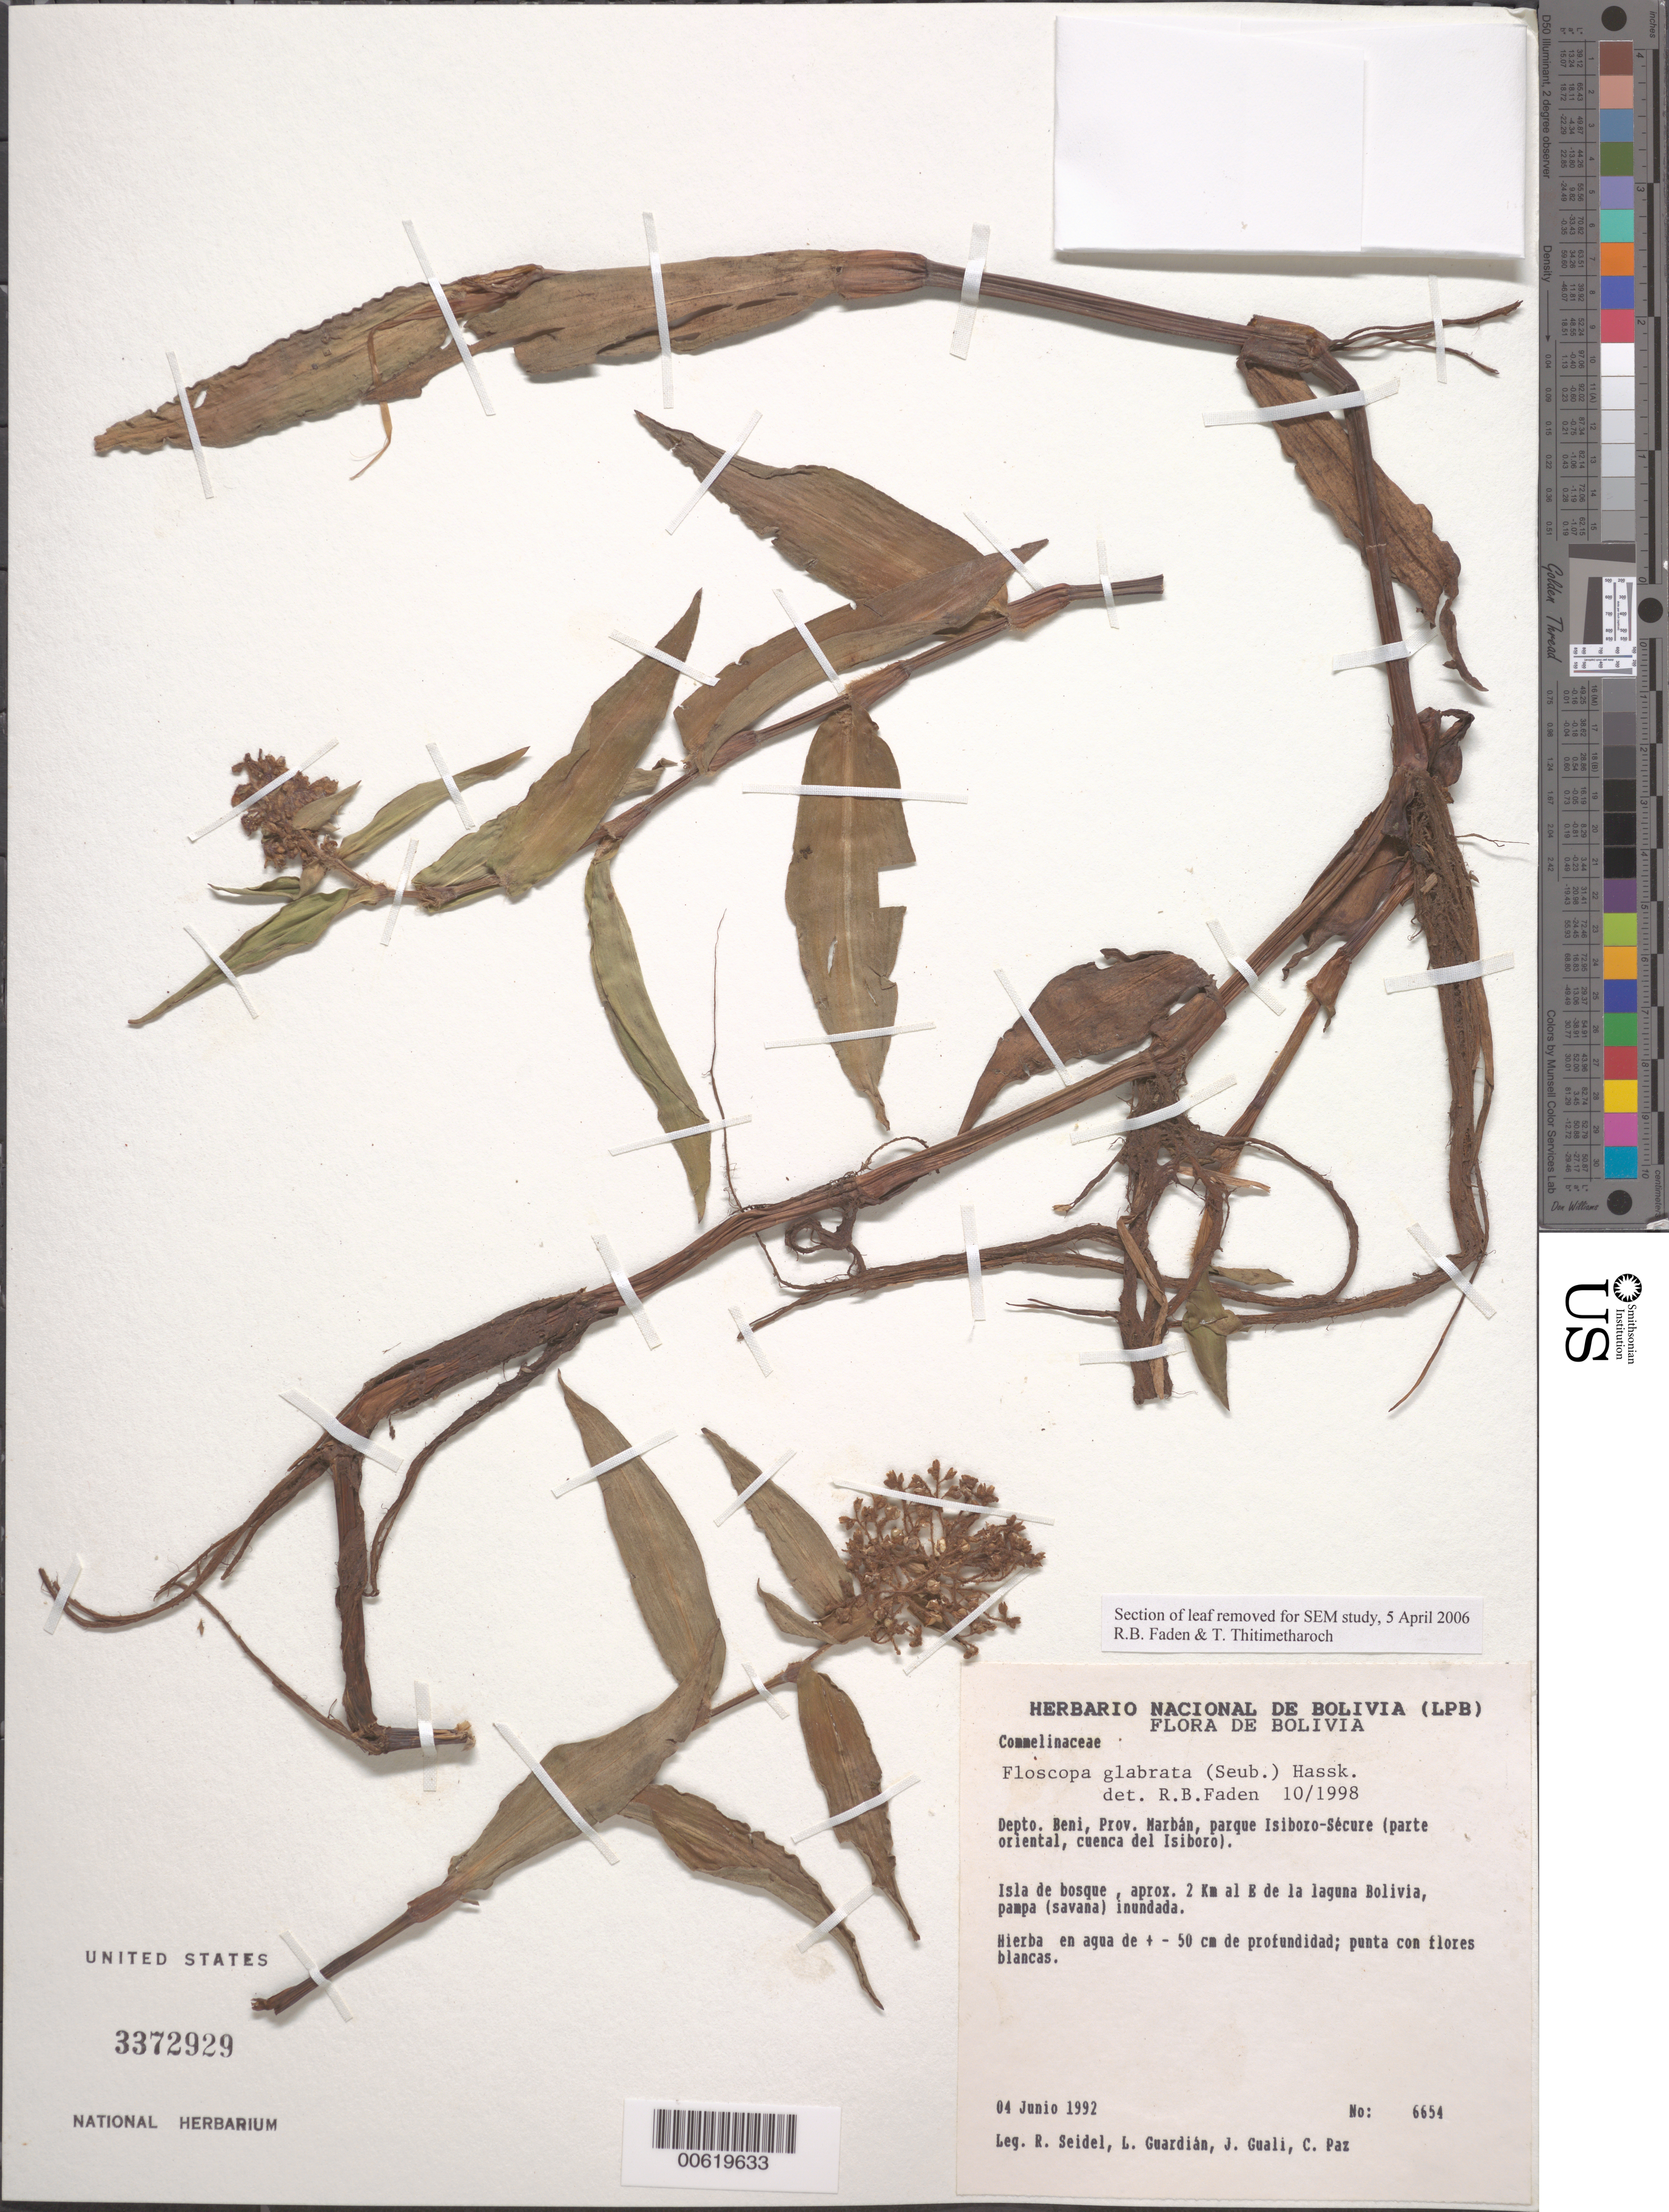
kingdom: Plantae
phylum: Tracheophyta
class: Liliopsida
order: Commelinales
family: Commelinaceae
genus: Floscopa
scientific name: Floscopa glabrata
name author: (Kunth) Hassk.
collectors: R. Seidel, L. Guardian, J. Guali & C. Paz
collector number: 6654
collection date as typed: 04 Jun 1992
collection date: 1992-06-04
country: Bolivia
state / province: Beni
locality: Marban, Isiboro-Secure Park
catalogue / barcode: US 3372929